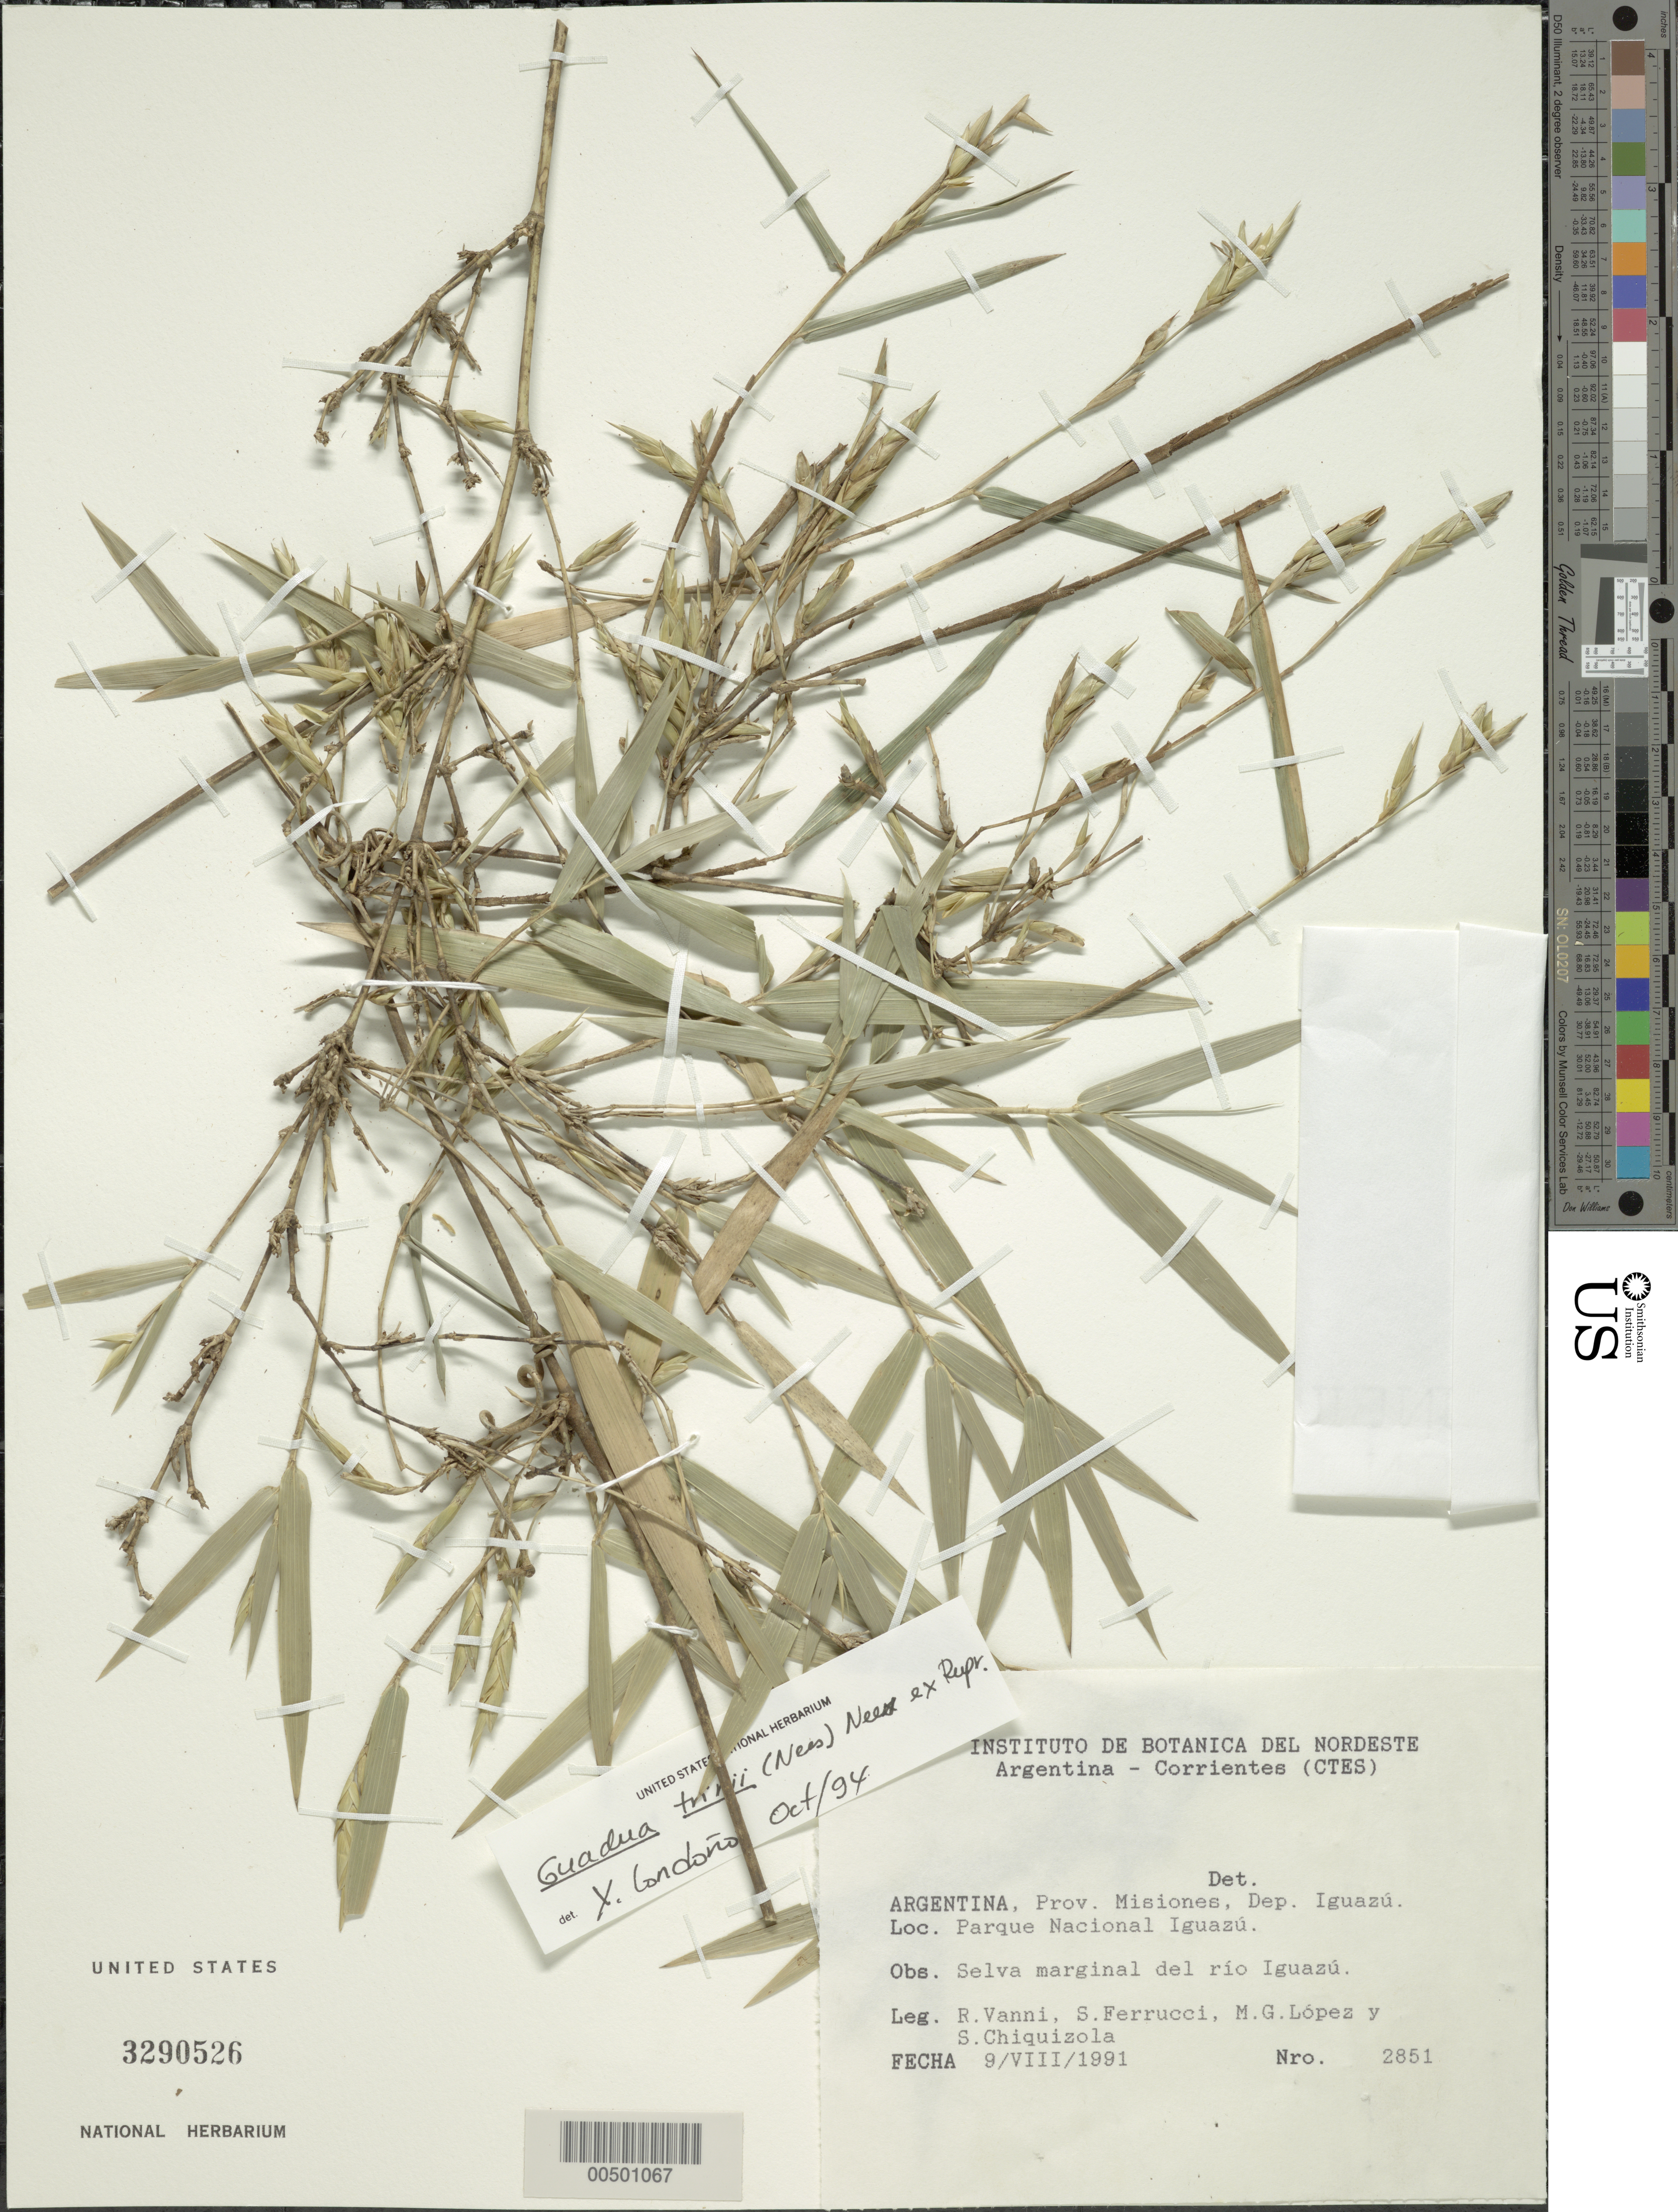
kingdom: Plantae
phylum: Tracheophyta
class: Liliopsida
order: Poales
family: Poaceae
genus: Guadua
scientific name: Guadua trinii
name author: (Nees) Nees ex Rupr.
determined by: Londoño, X., (TULV), Jardin Botanico "Juan Maria Cespedes"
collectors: R. Vanni, S. Ferrucci, M. López & S. Chiquizola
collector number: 2851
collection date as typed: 09 Aug 1991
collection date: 1991-08-09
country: Argentina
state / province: Misiones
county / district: Iguazú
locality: Parque Nacional Iguazu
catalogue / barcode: US 3290526